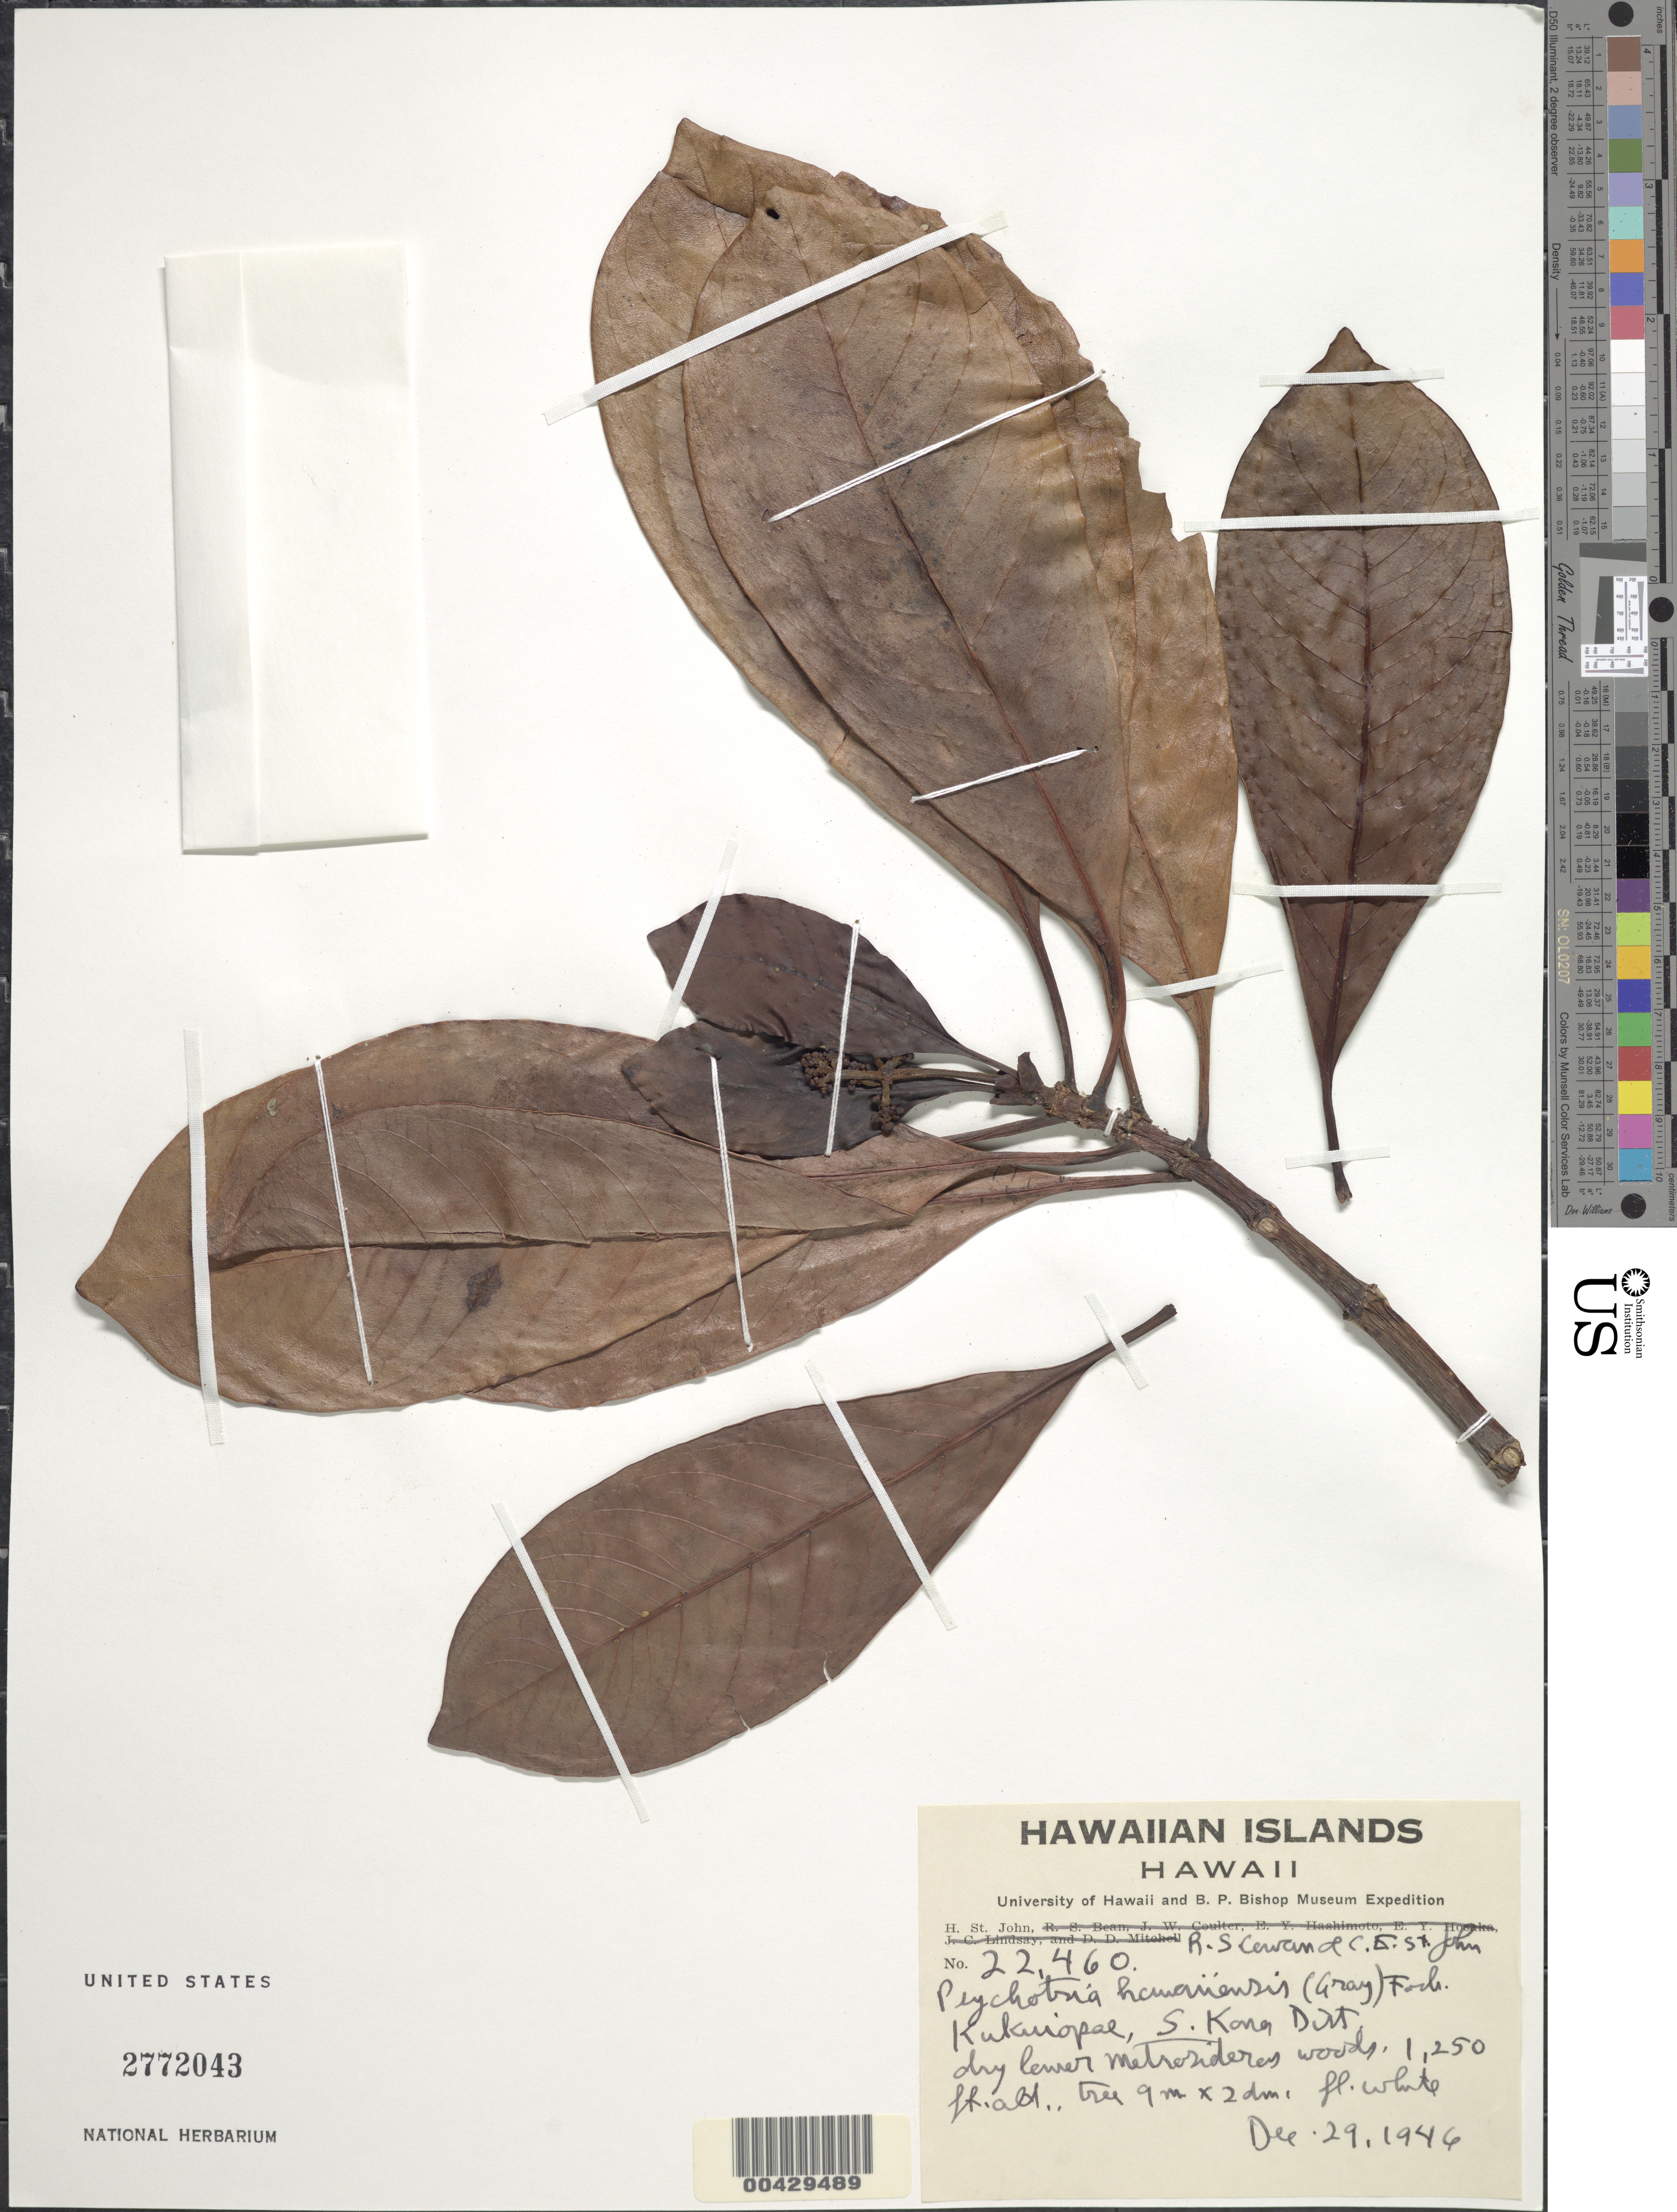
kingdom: Plantae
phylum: Tracheophyta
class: Magnoliopsida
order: Gentianales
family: Rubiaceae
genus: Psychotria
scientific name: Psychotria hawaiiensis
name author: (A. Gray) Fosberg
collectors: H. St. John, R. S. Cowan & C. St. John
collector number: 22460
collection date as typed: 29 Dec 1946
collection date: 1946-12-29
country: United States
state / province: Hawaii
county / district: Hawaii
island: Hawaii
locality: Kukuiopae, South Kona District.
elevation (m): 381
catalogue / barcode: US 2772043